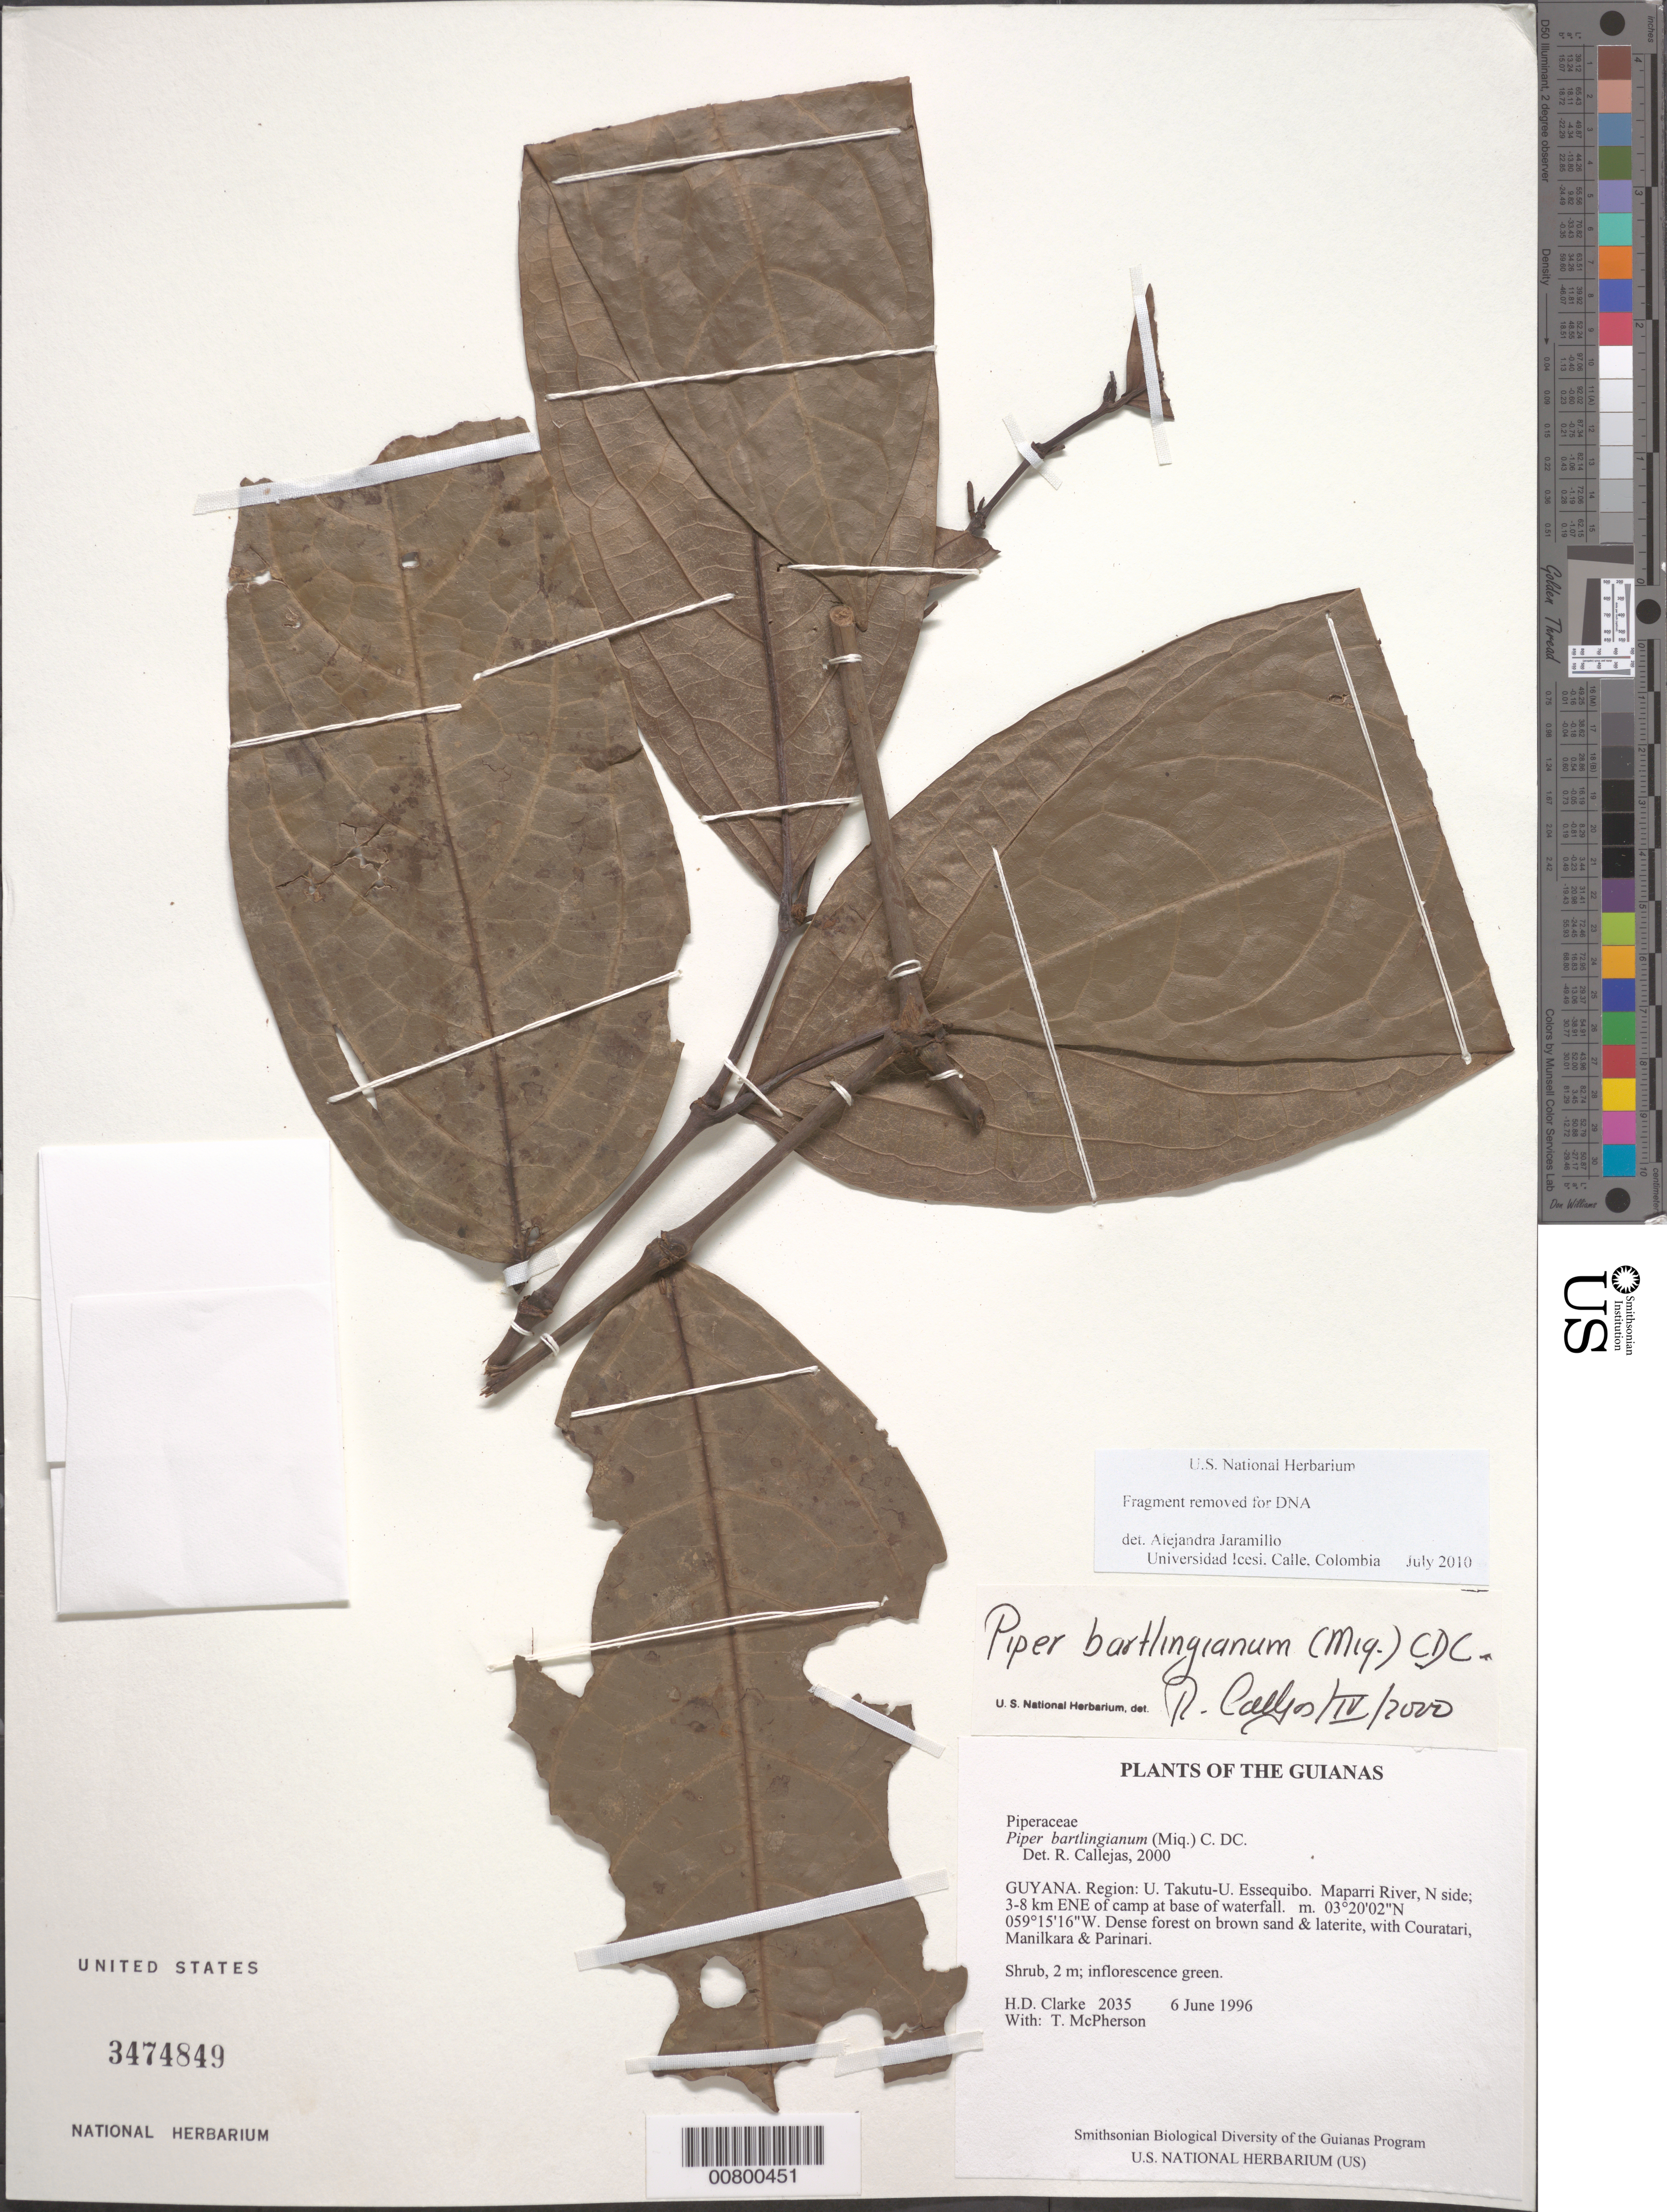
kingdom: Plantae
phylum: Tracheophyta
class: Magnoliopsida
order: Piperales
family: Piperaceae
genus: Piper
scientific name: Piper bartlingianum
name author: (Miq.) C. DC.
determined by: Callejas, Ricardo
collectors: H. D. Clarke & T. McPherson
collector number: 2035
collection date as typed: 6 June 1996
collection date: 1996-06-06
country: Guyana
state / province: U. Takutu-U. Essequibo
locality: Maparri River, N side; 3-8 km ENE of camp at base of waterfall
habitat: Dense forest on brown sand & laterite, with Couratari, Manilkara & Parinari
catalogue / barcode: US 3474849